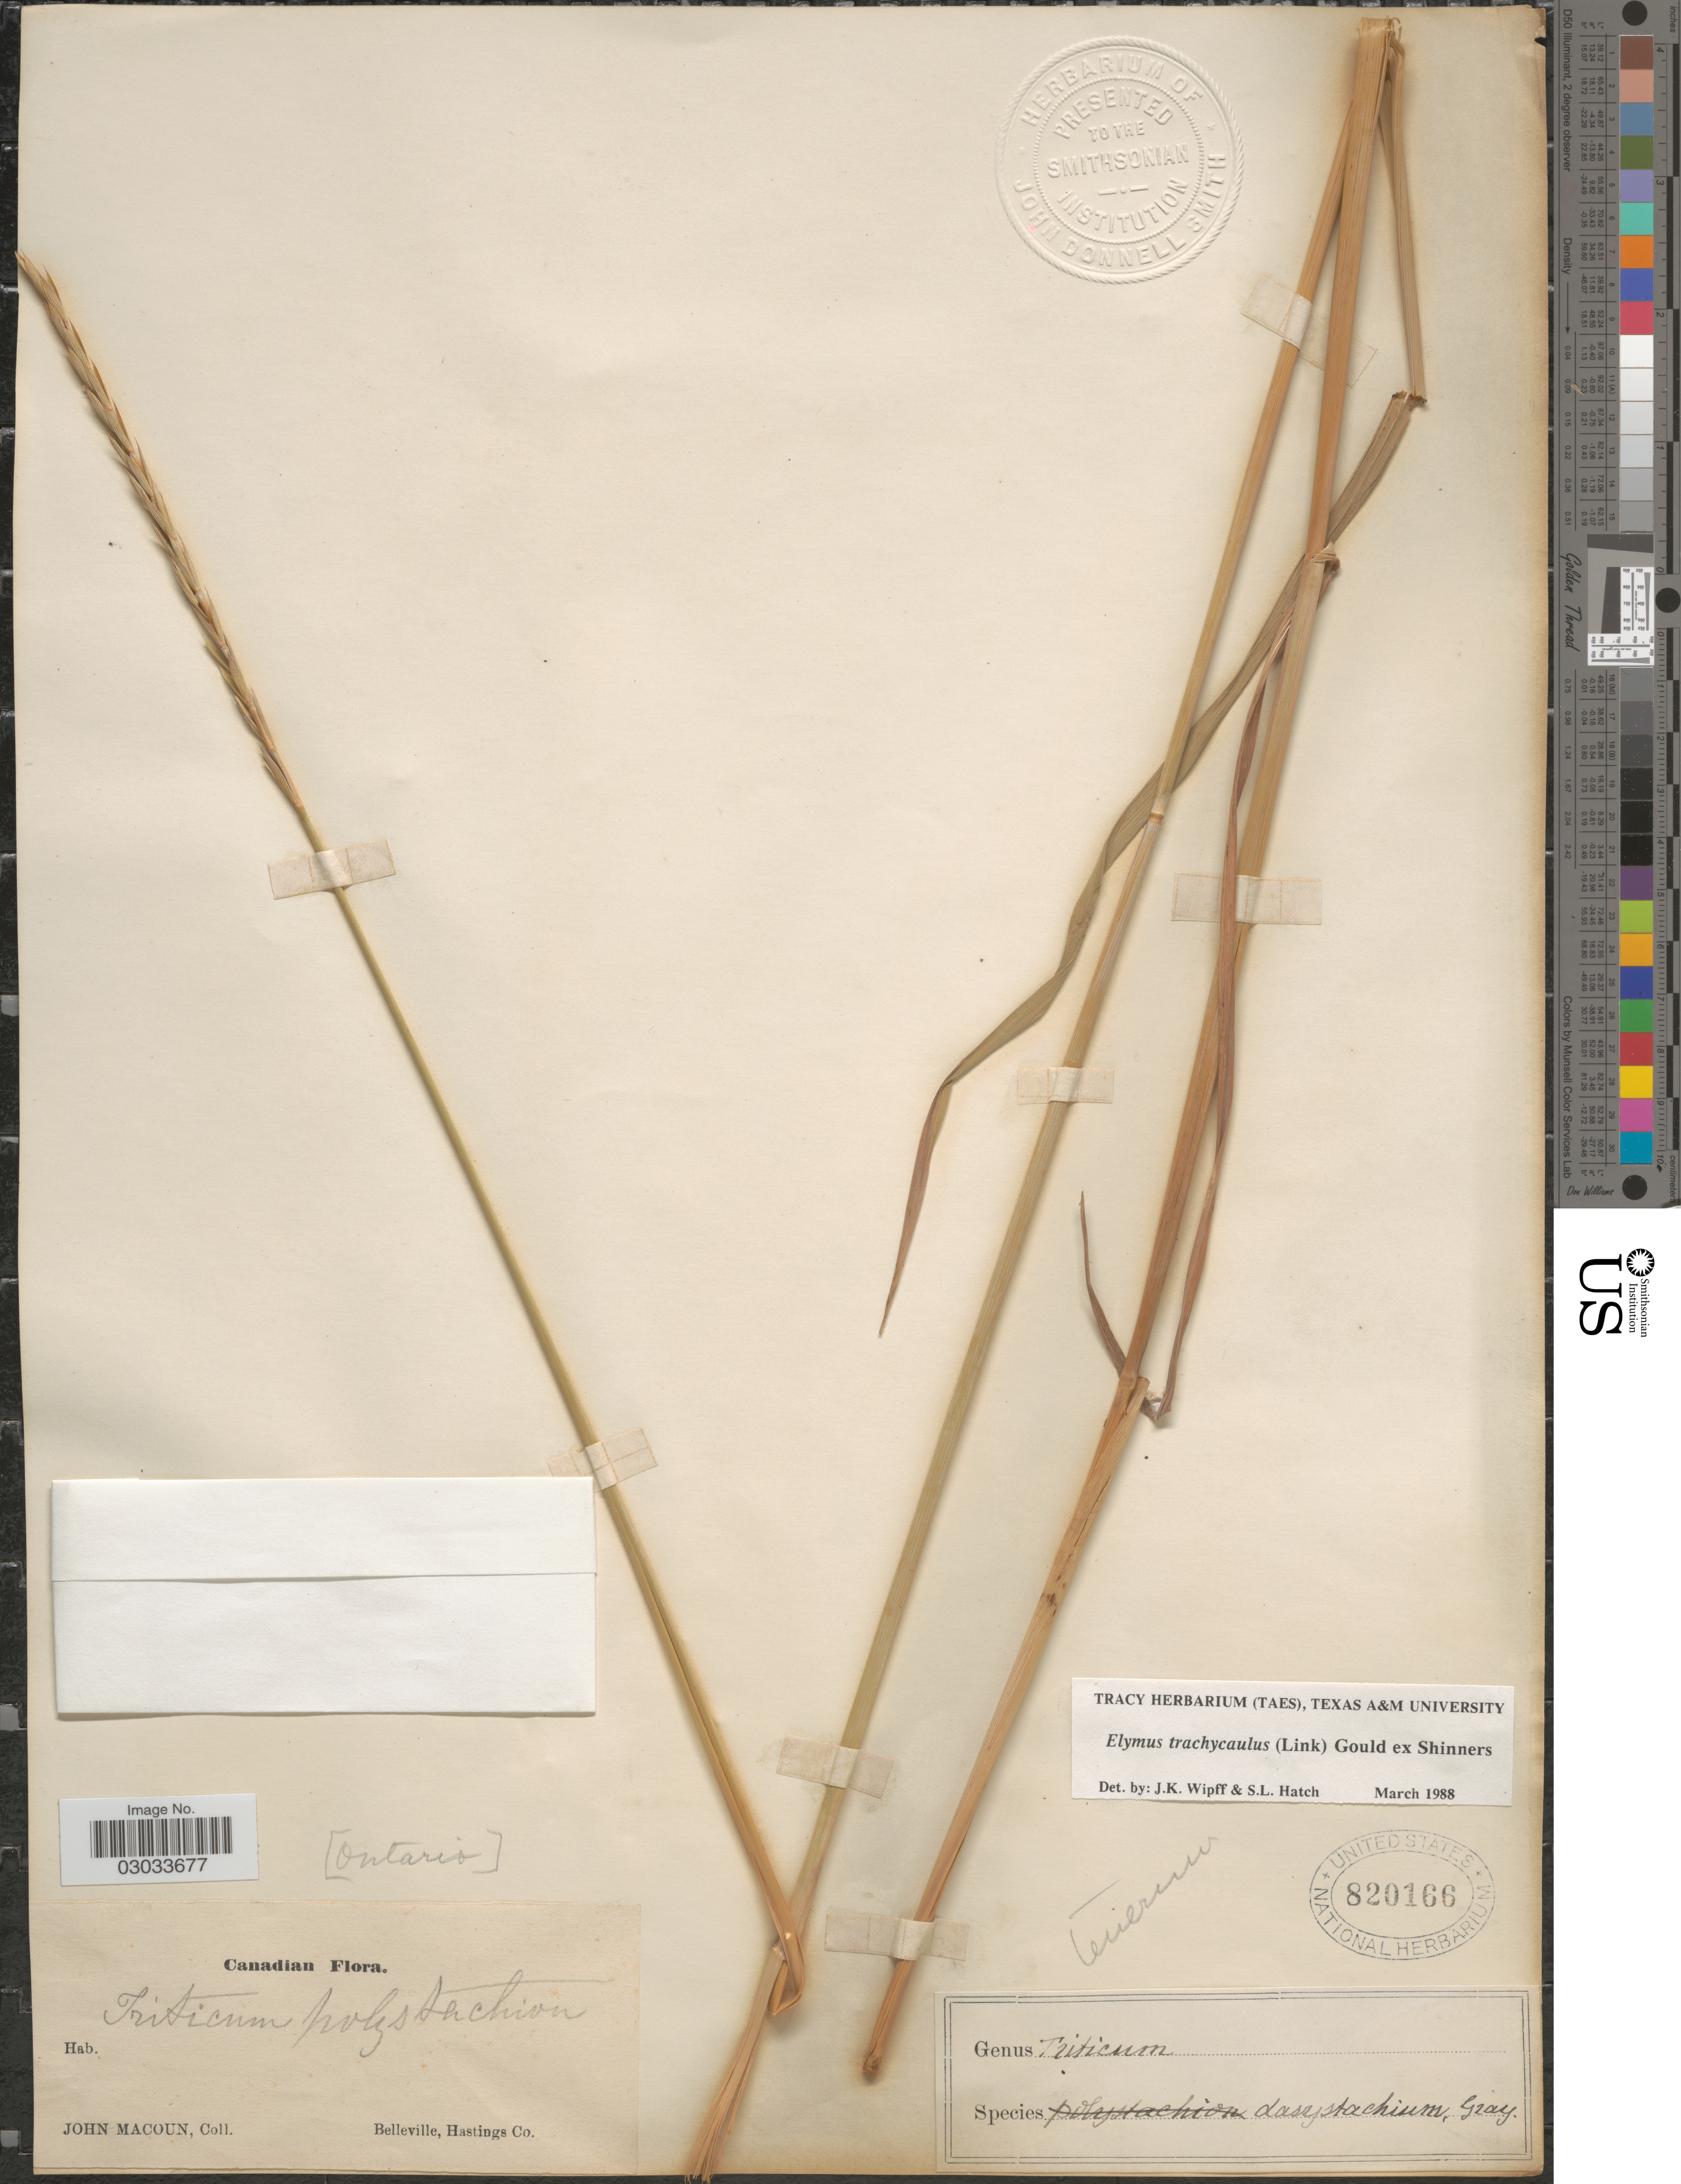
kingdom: Plantae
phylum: Tracheophyta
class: Liliopsida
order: Poales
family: Poaceae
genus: Elymus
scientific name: Elymus trachycaulus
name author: (Link) Gould ex Shinners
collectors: J. Macoun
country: Canada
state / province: Ontario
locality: Belleville, Hastings Co.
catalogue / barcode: US 820166